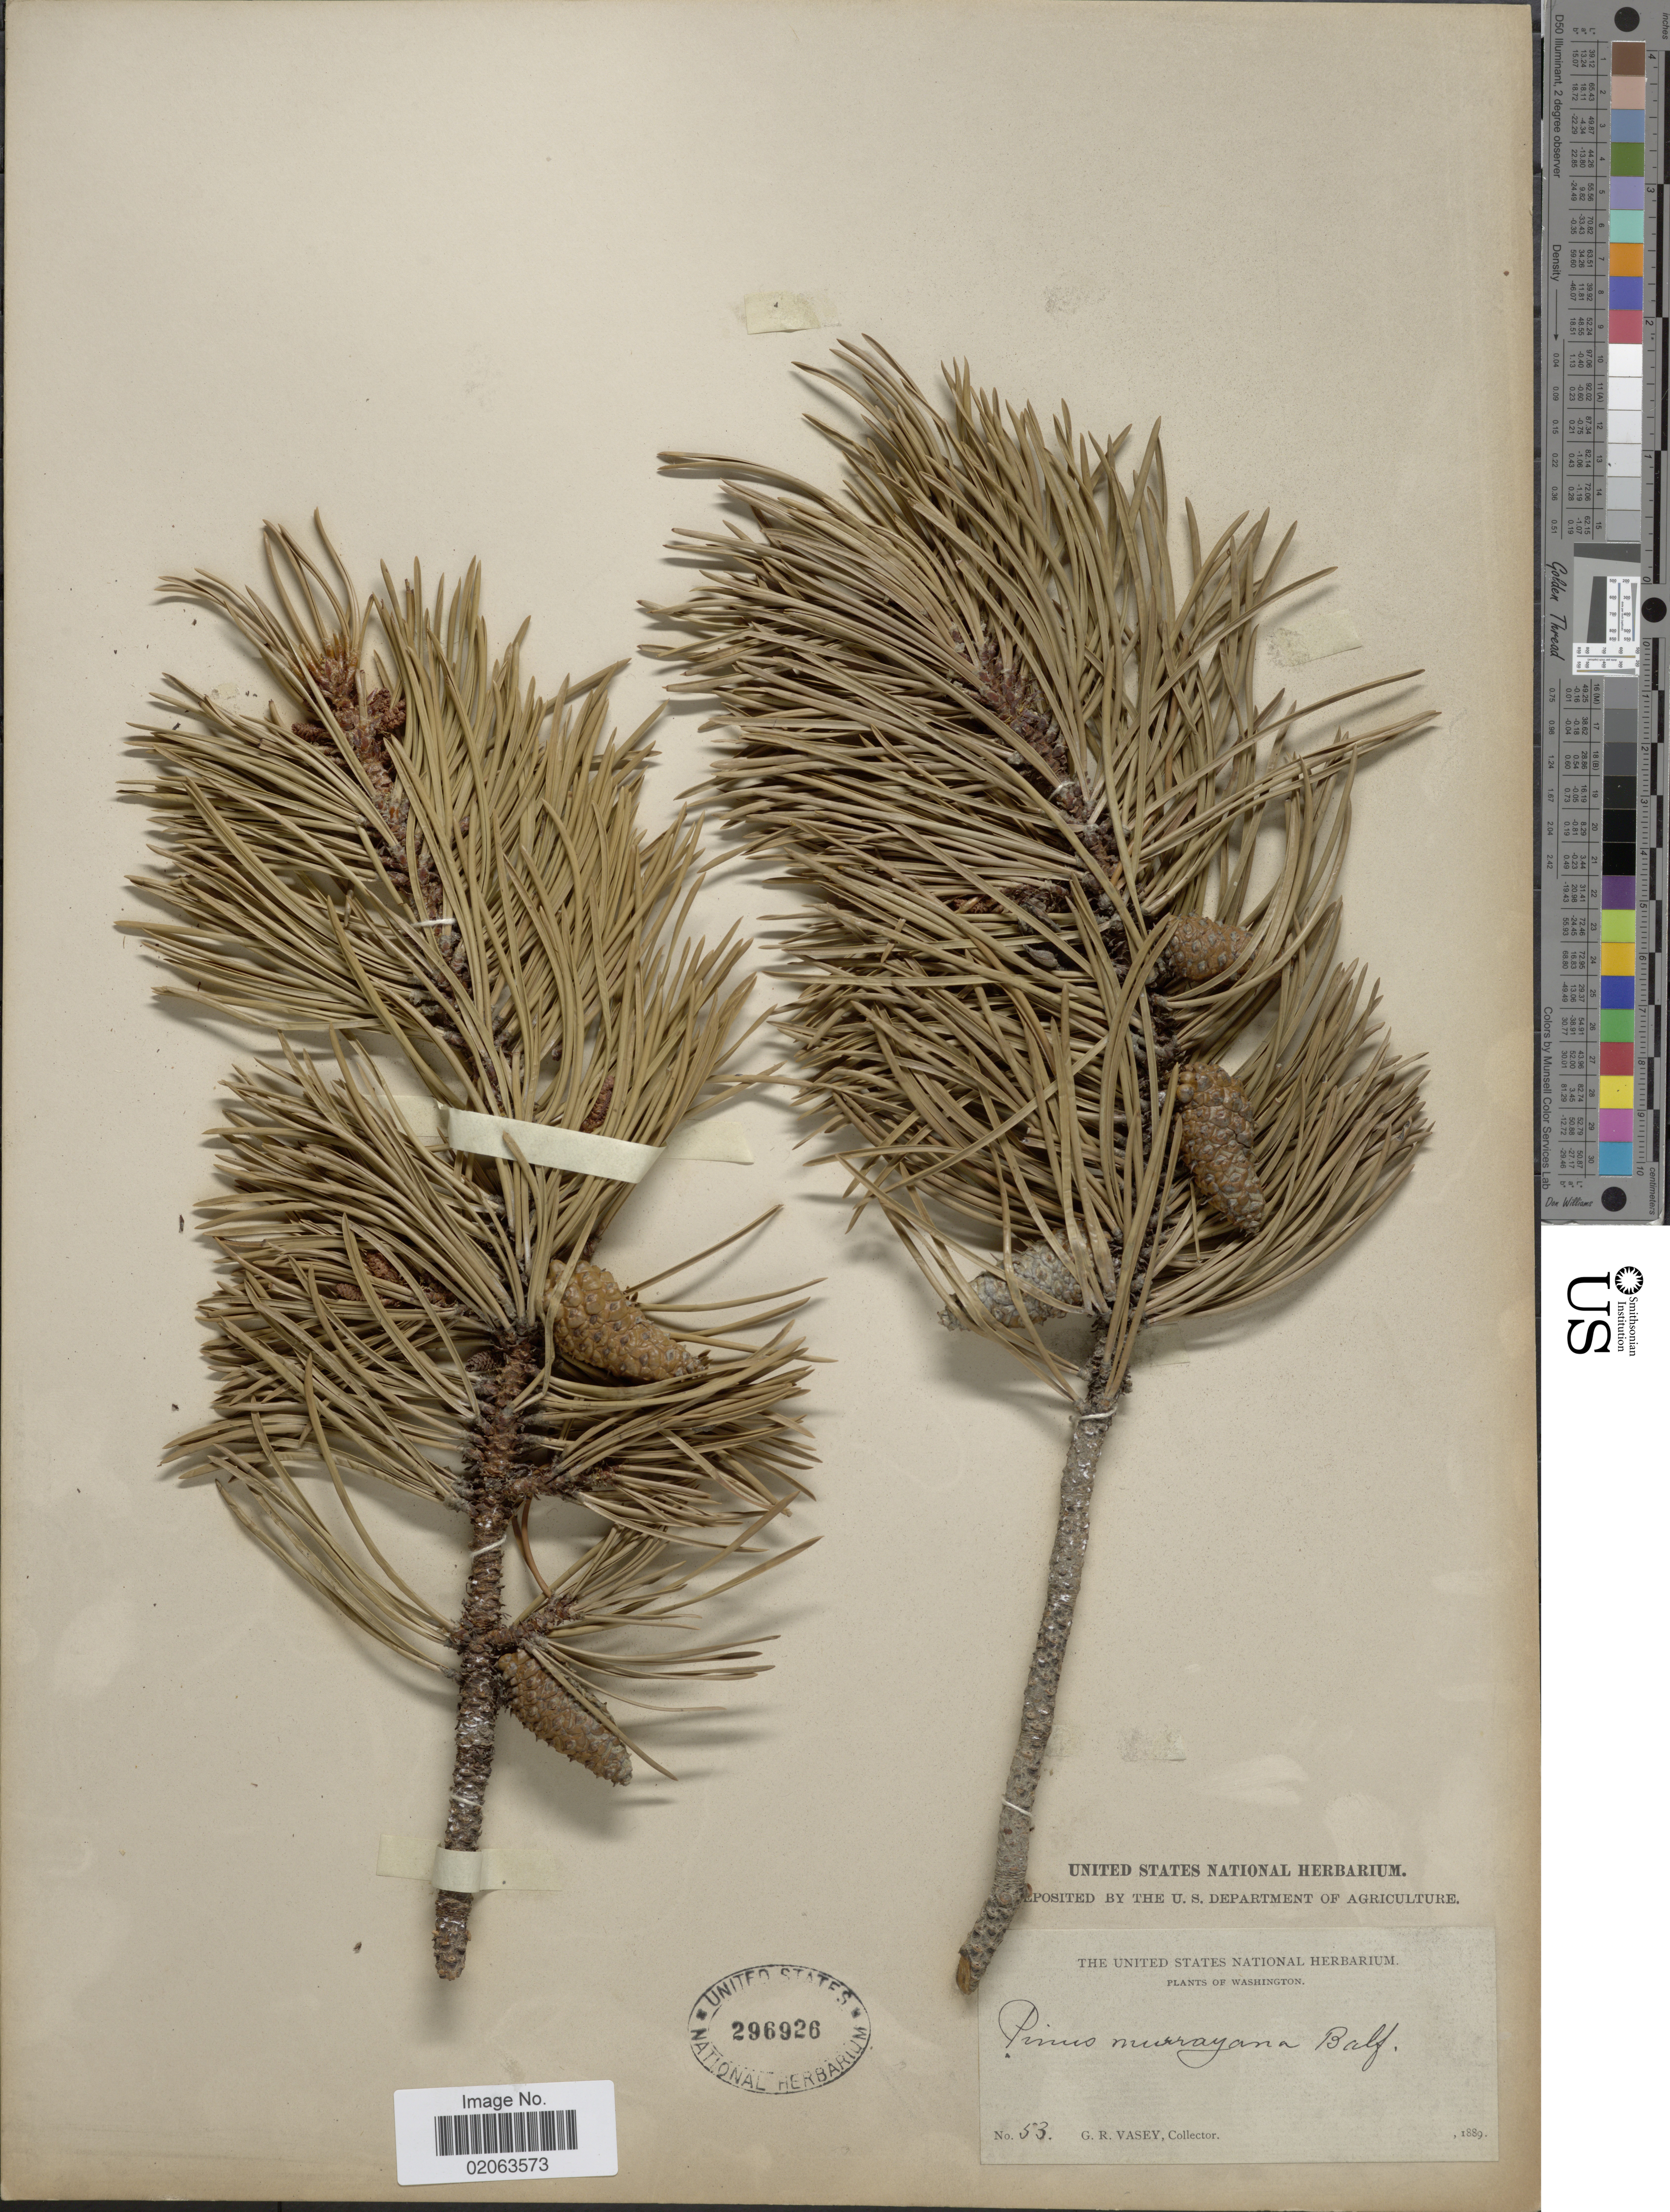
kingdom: Plantae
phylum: Tracheophyta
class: Pinopsida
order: Pinales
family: Pinaceae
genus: Pinus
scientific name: Pinus contorta var. latifolia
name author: Engelm. ex S. Watson in C. King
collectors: G. R. Vasey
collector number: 53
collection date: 1889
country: United States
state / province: Washington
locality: Washington.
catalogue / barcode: US 296926